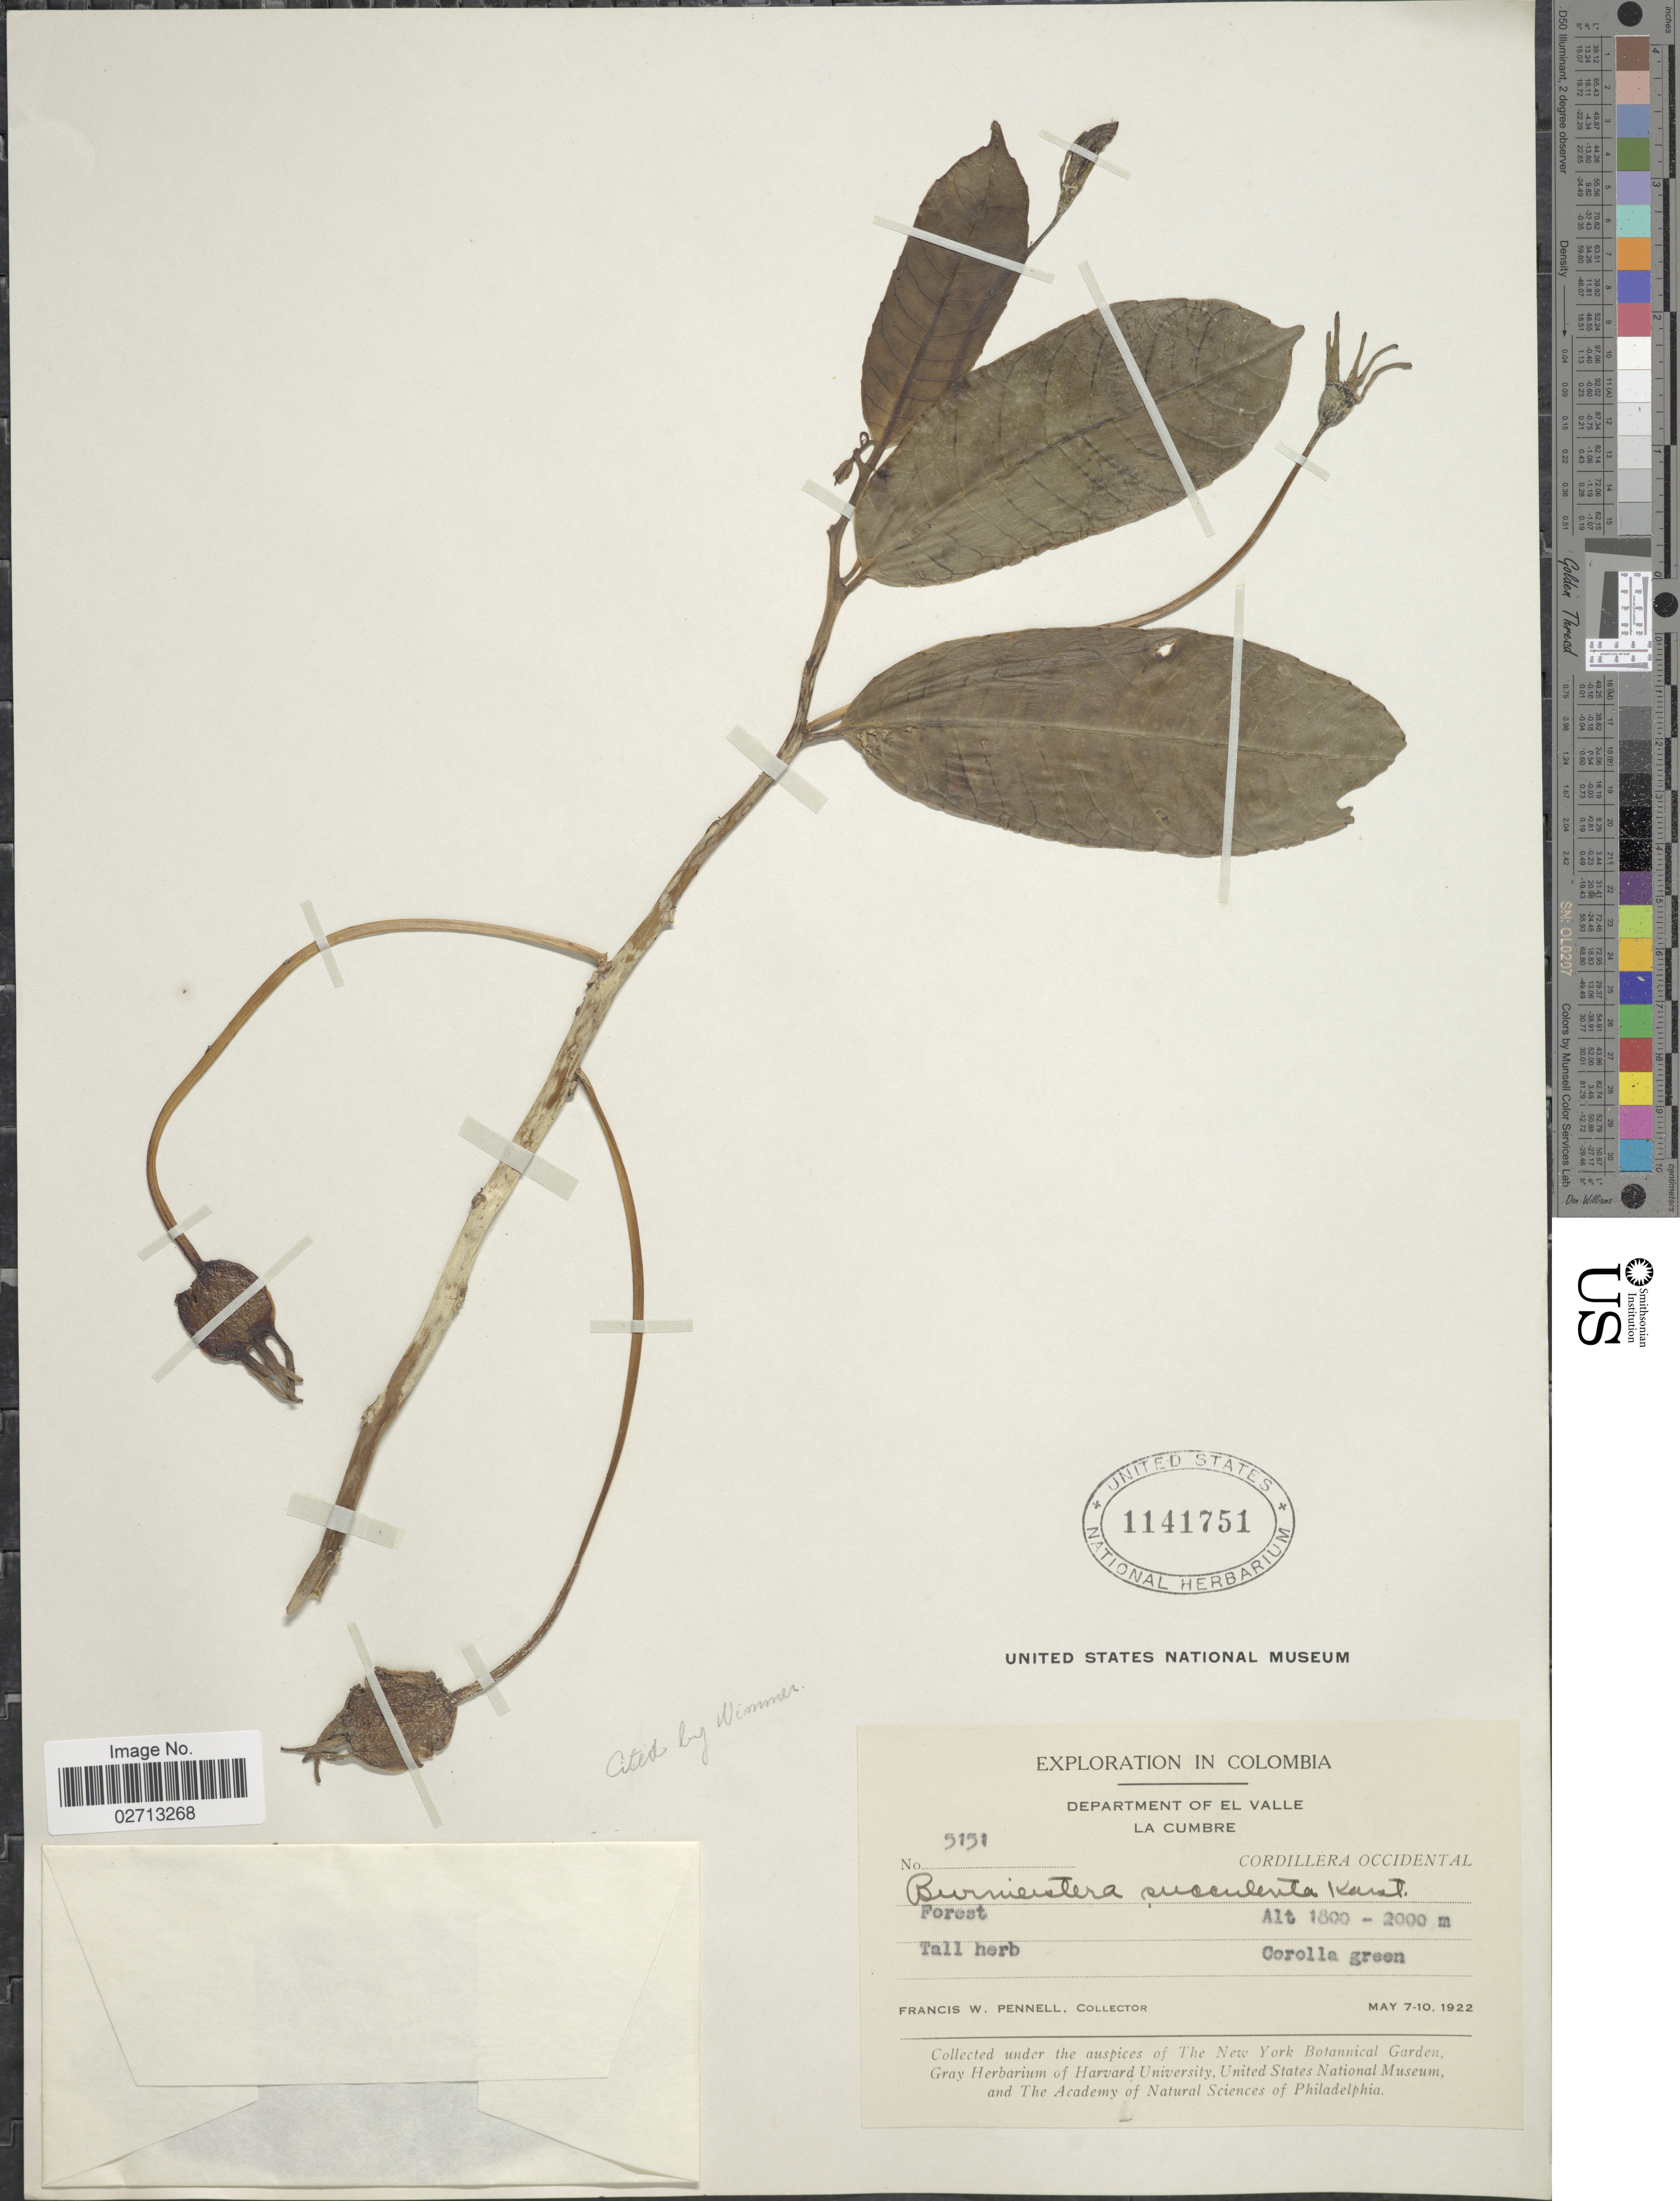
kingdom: Plantae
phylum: Tracheophyta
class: Magnoliopsida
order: Asterales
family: Campanulaceae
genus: Burmeistera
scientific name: Burmeistera succulenta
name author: H. Karst. & Triana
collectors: F. W. Pennell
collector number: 5151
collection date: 1922-05-07/1922-05-10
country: Colombia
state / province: Valle del Cauca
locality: Department of El Valle. La Cumbre. Cordillera Occidental.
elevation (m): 1800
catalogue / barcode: US 1141751